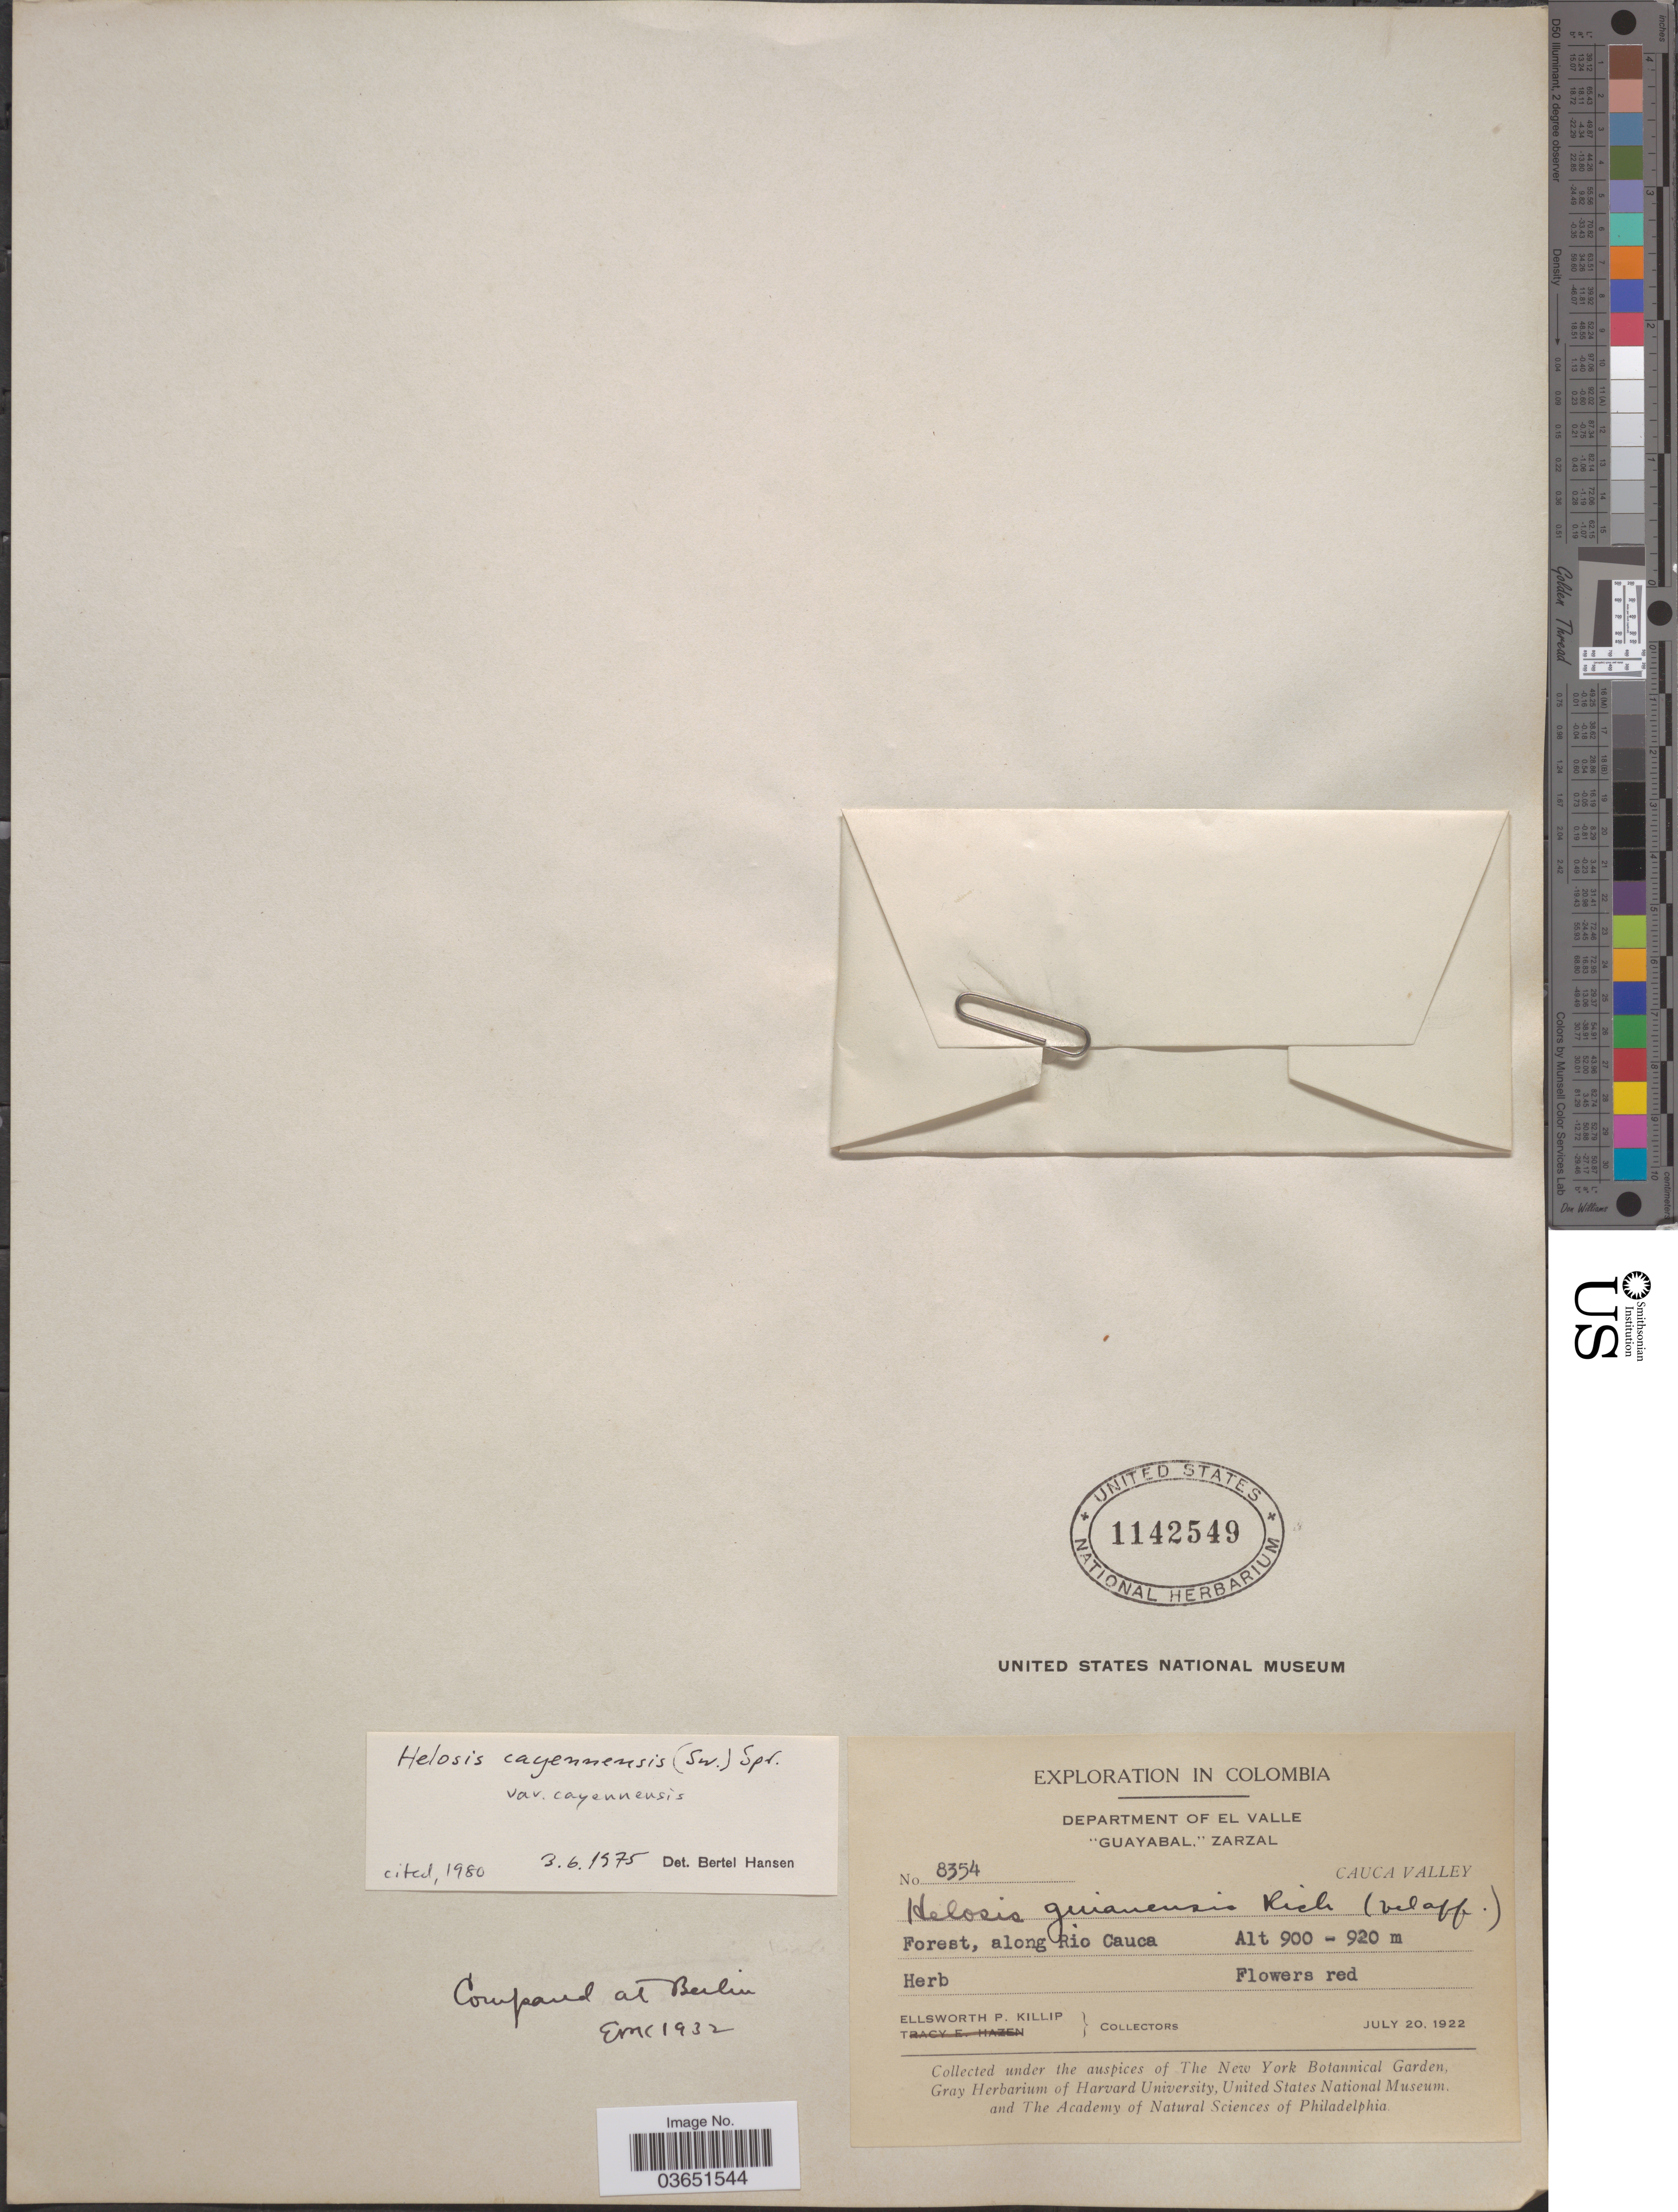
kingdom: Plantae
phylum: Tracheophyta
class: Magnoliopsida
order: Santalales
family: Balanophoraceae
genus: Helosis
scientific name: Helosis cayennensis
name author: (Sw.) Spreng.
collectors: E. P. Killip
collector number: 8354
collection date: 1922-07-20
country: Colombia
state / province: Valle del Cauca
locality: Department of El Valle. "Guayabal," Zarzal. Cauca Valley. Forest, along Rio Cauca.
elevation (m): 900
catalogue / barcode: US 1142549